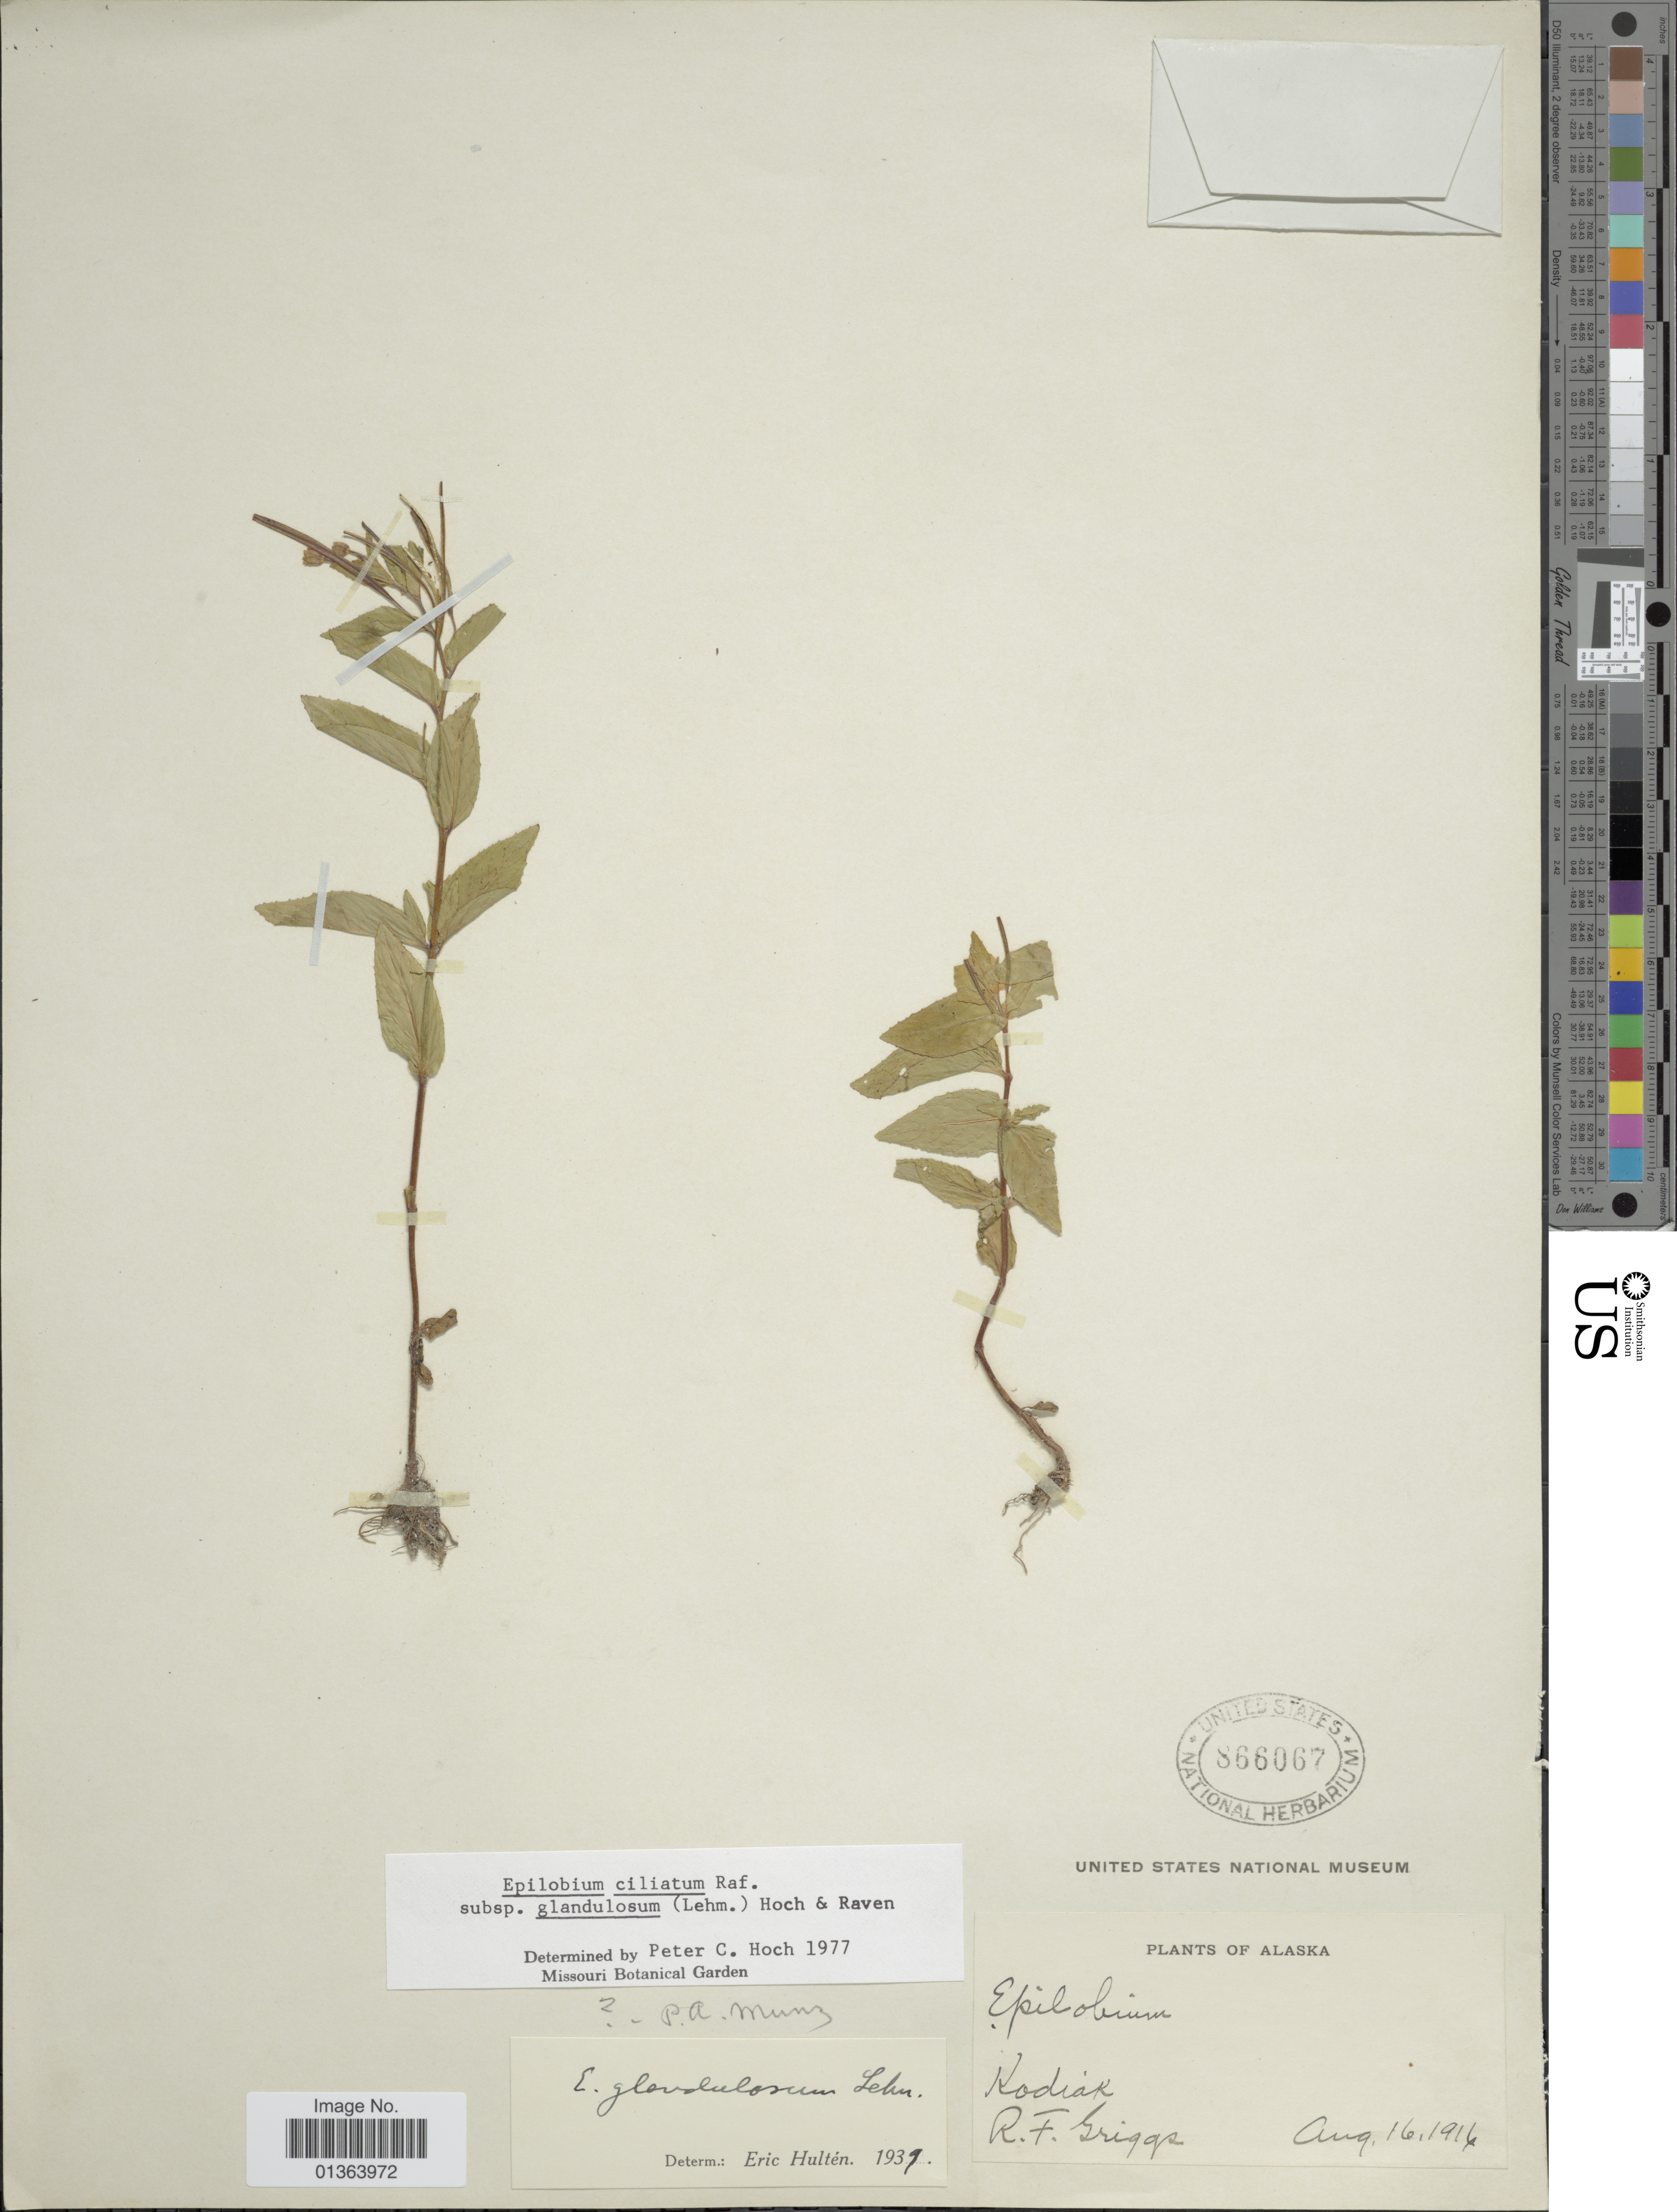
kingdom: Plantae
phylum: Tracheophyta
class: Magnoliopsida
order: Myrtales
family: Onagraceae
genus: Epilobium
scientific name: Epilobium ciliatum subsp. glandulosum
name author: (Lehm.) Hoch & P.H. Raven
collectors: R. F. Griggs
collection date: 1916-08-16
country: United States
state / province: Alaska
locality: Kodiak.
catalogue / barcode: US 866067